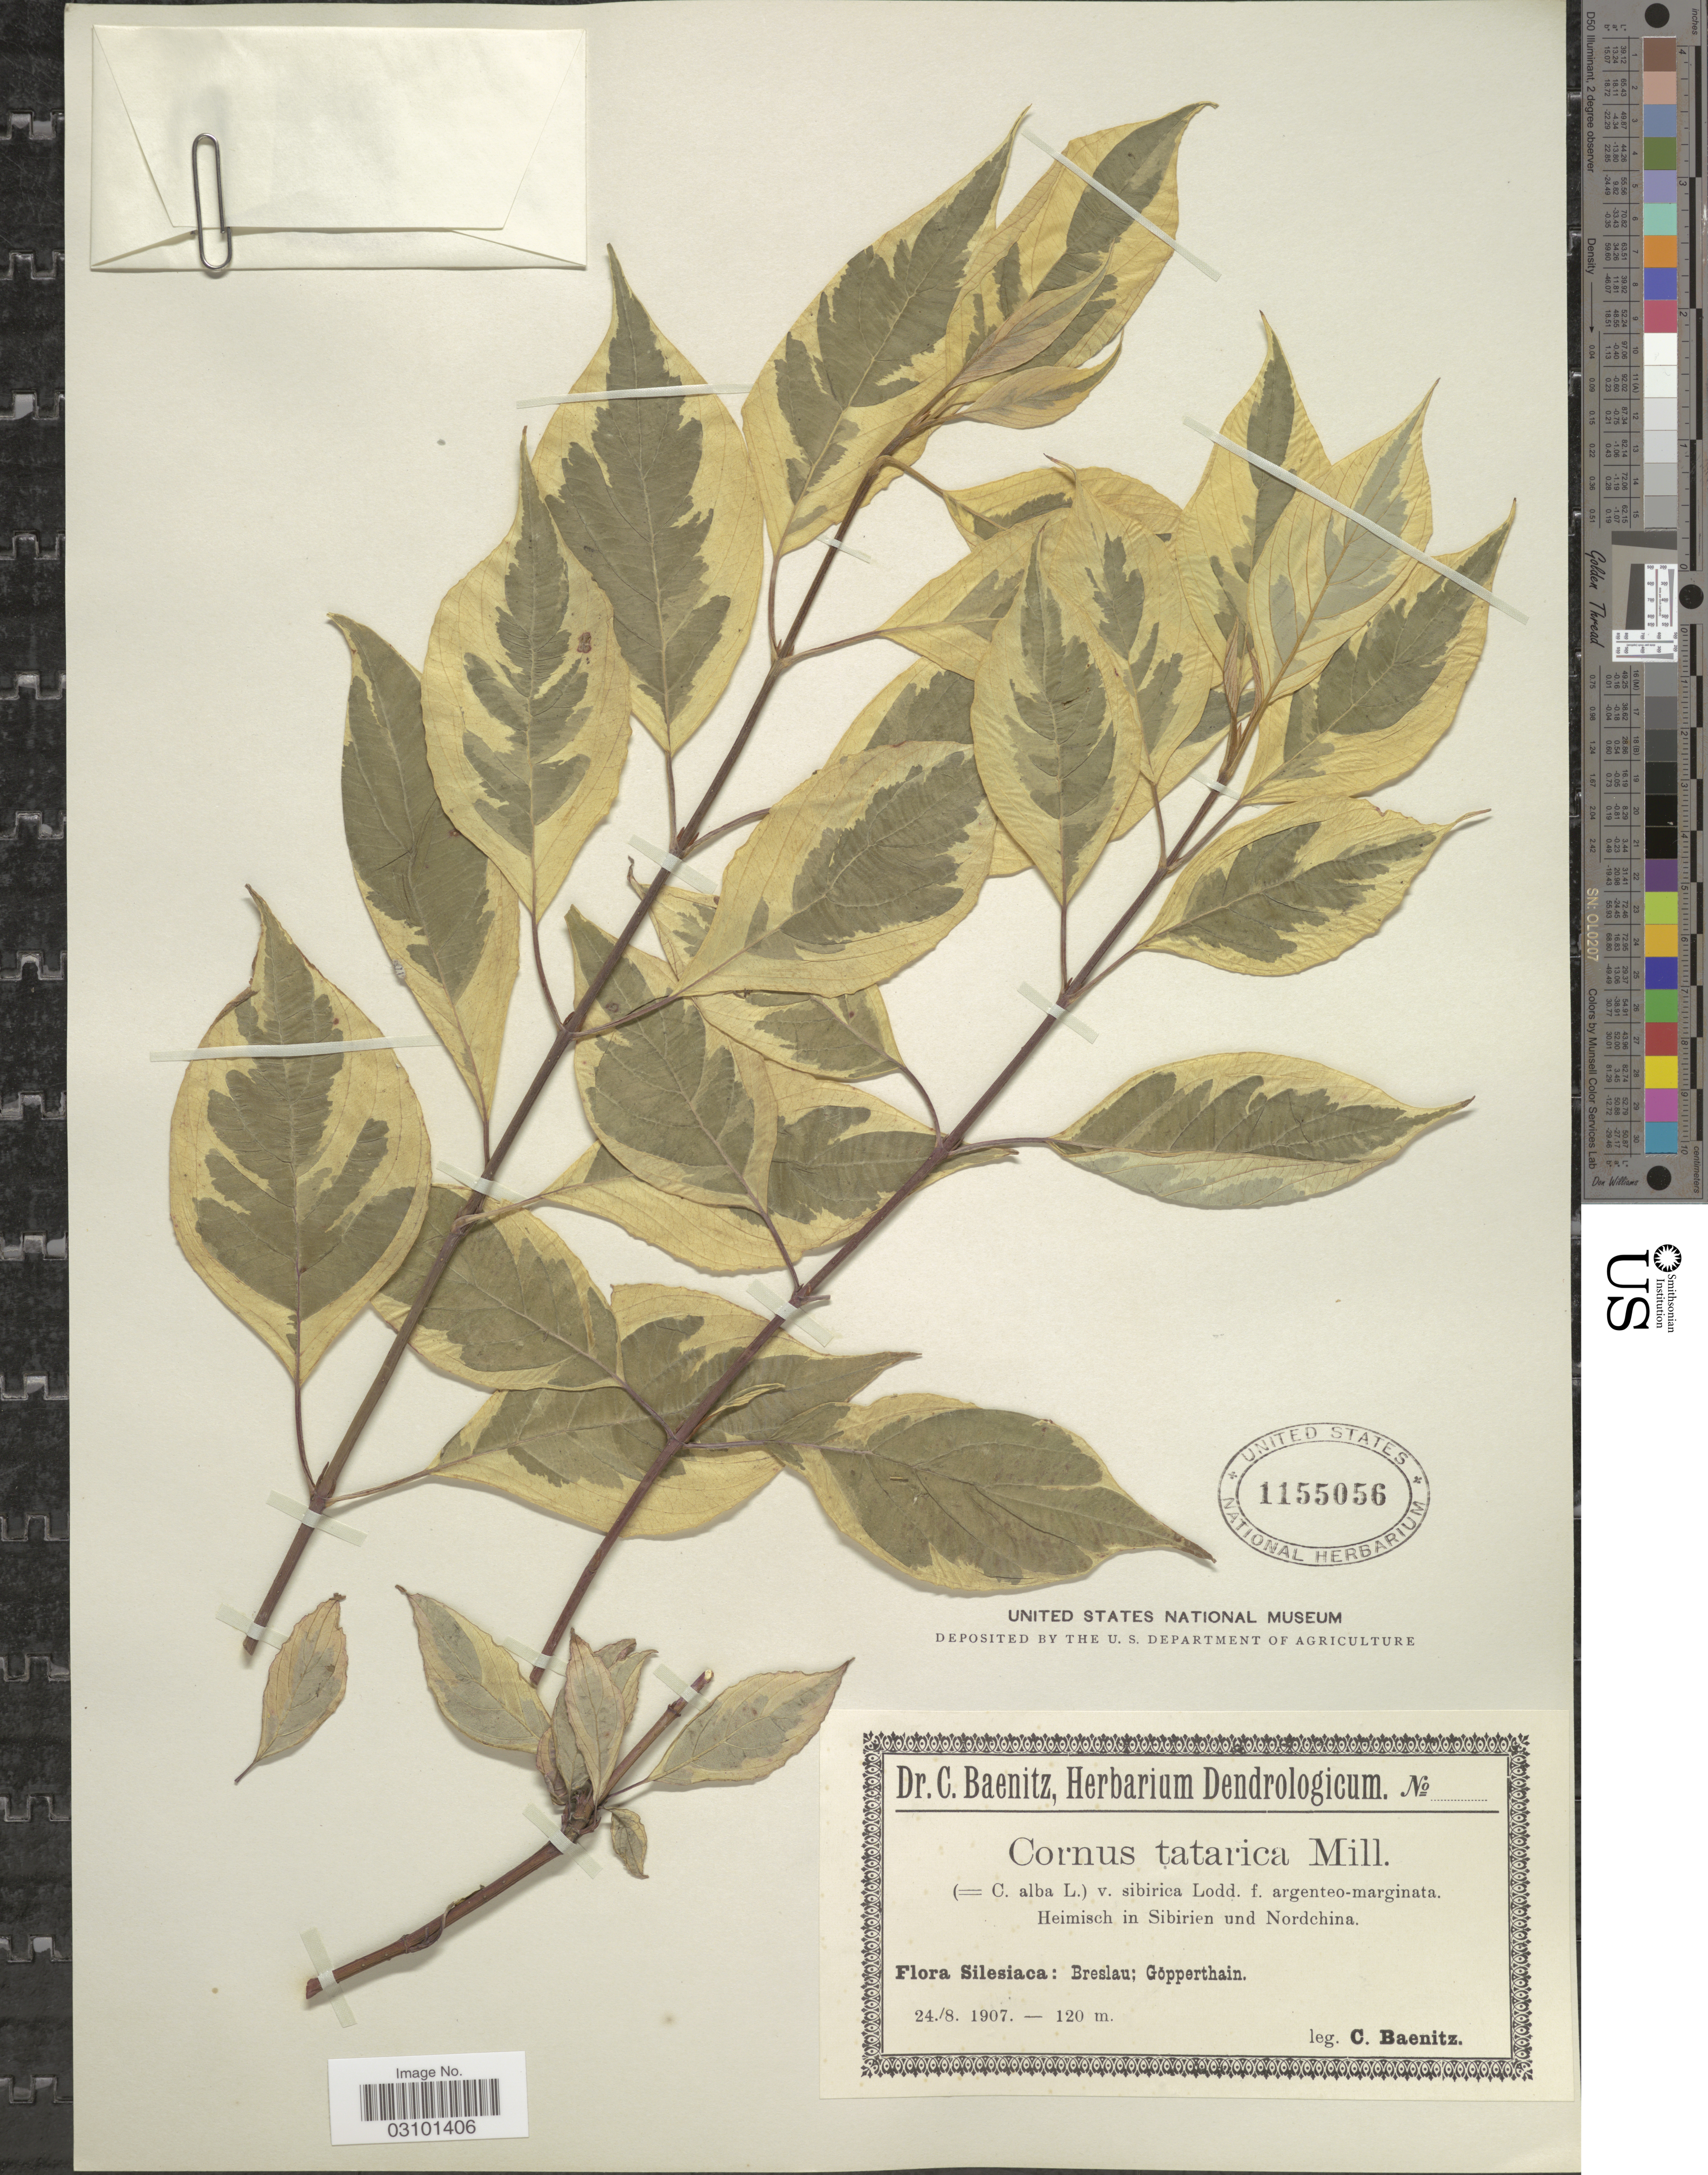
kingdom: Plantae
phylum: Tracheophyta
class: Magnoliopsida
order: Cornales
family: Cornaceae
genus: Cornus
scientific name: Cornus alba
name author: L.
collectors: C. G. Baenitz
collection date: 1907-08-24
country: Poland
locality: Silesiaca: Breslau; Göpperthain.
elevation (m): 120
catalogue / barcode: US 1155056